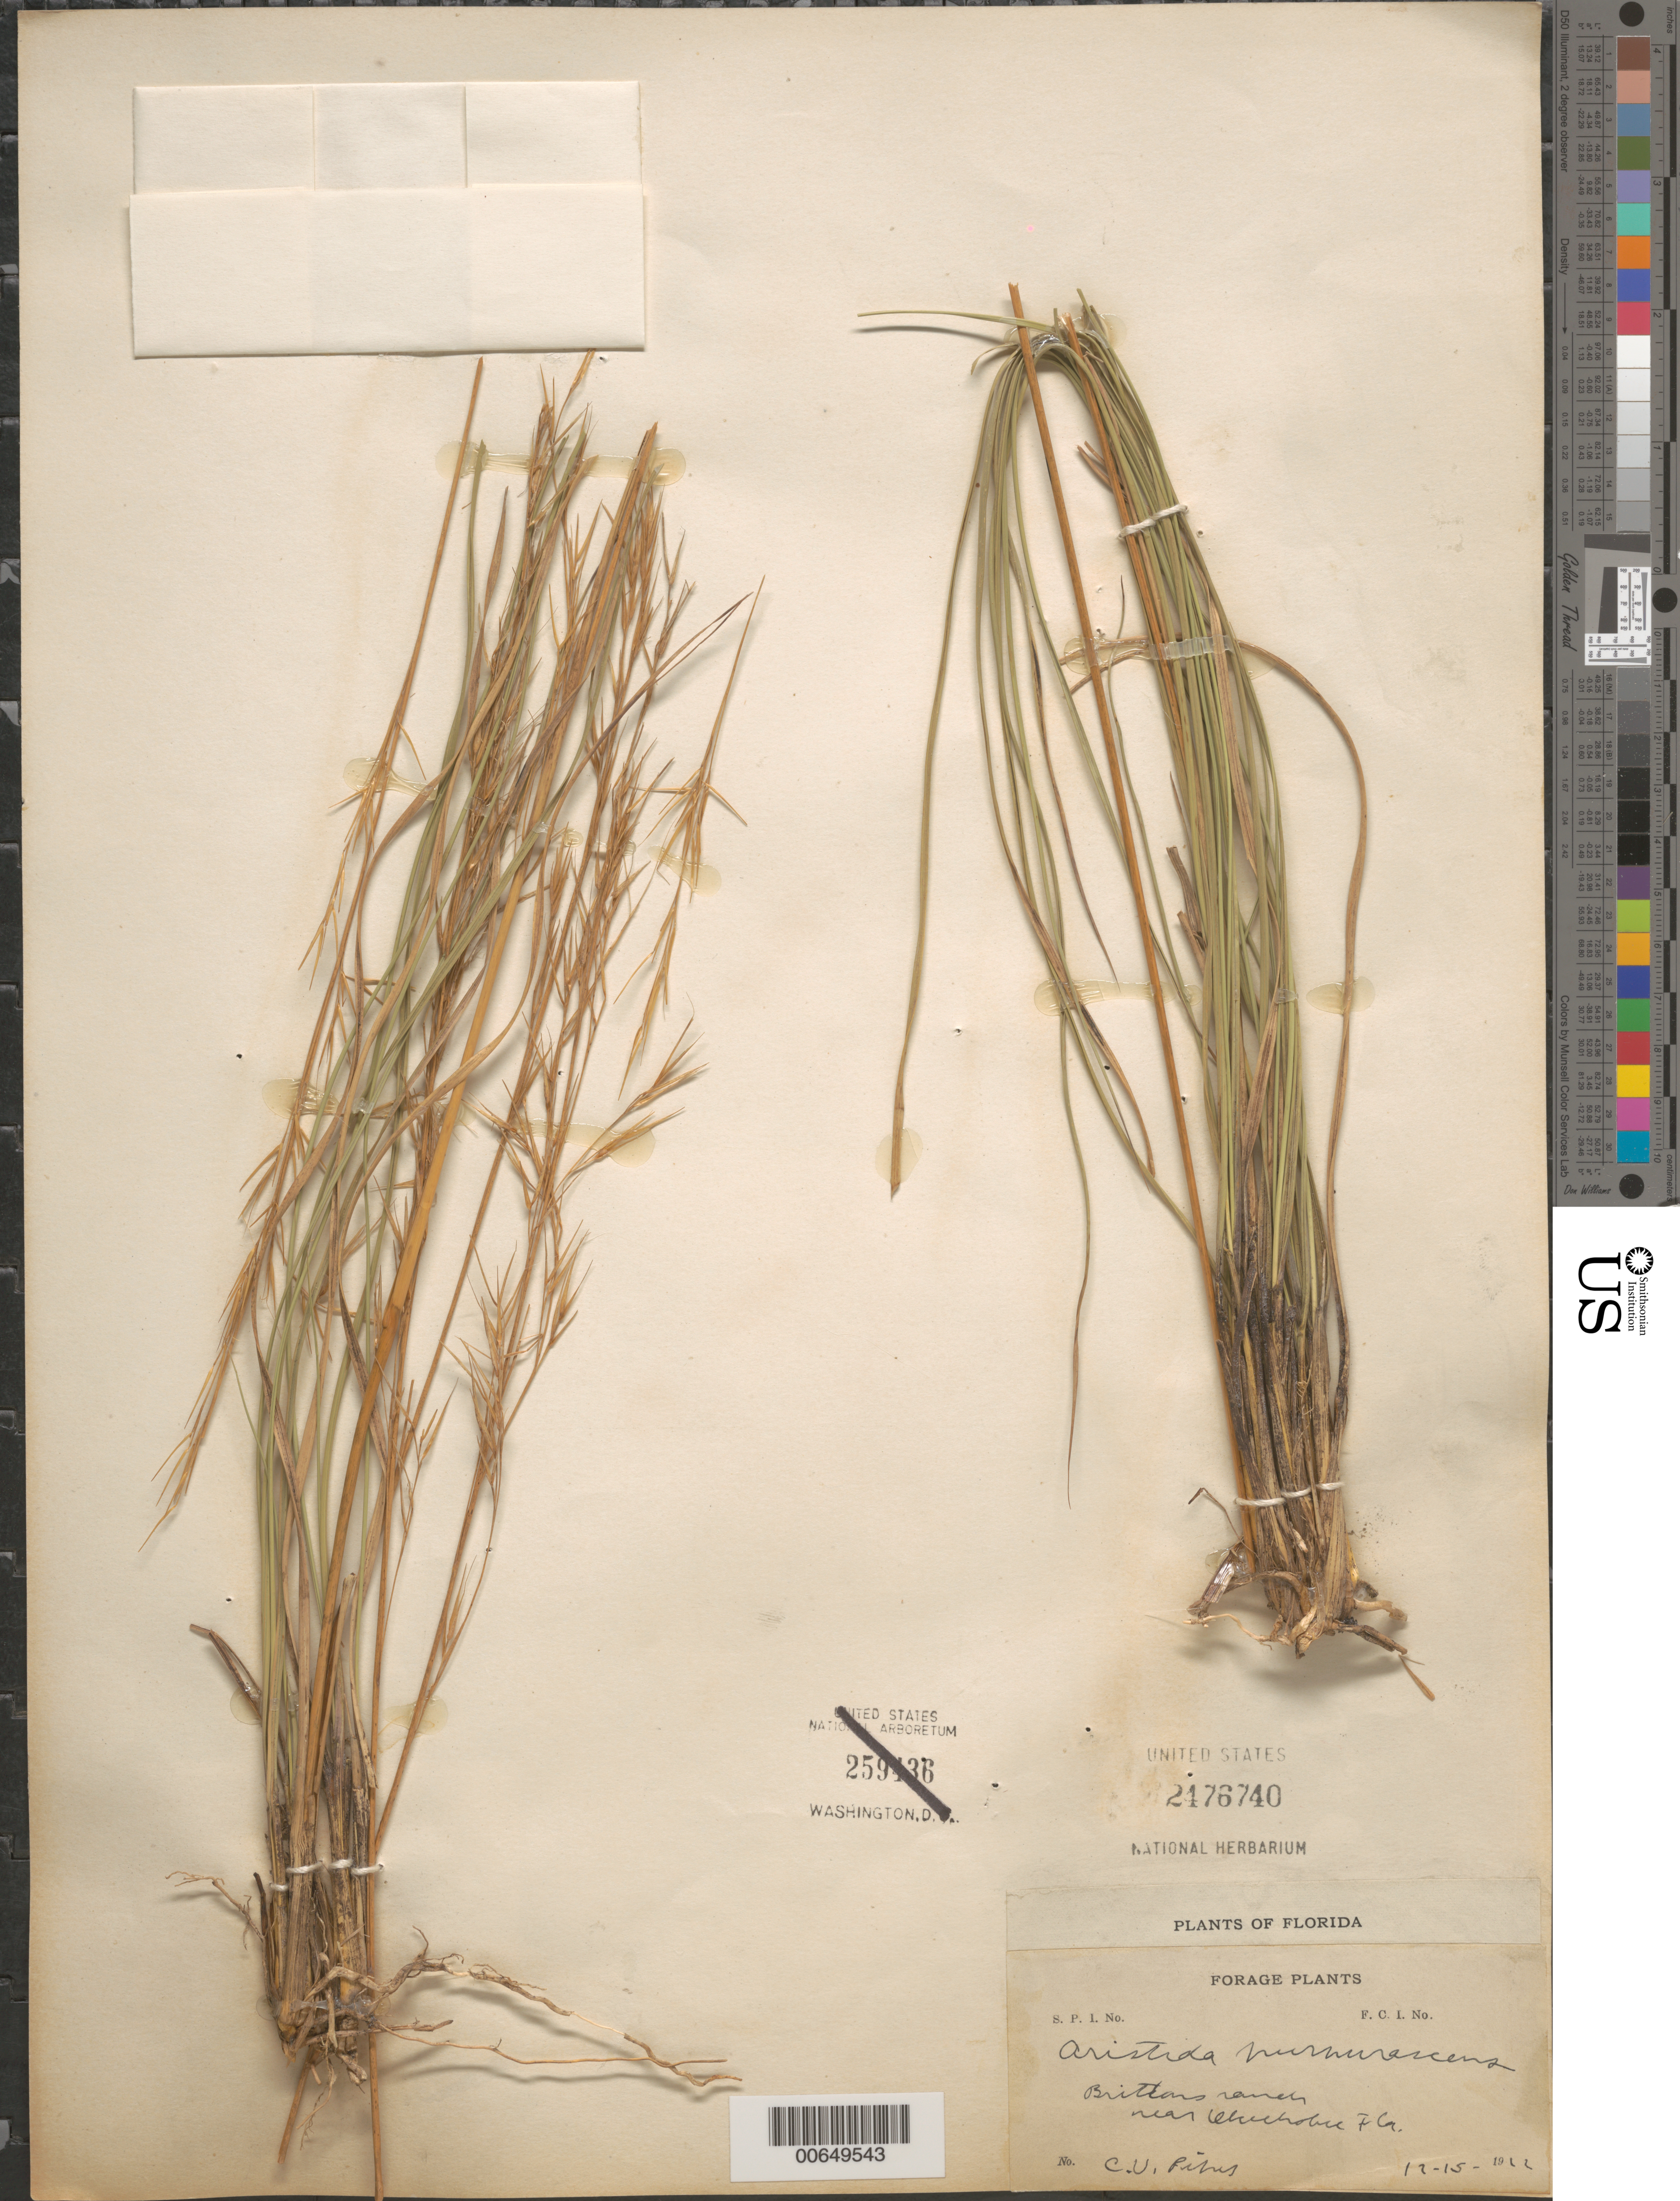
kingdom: Plantae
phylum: Tracheophyta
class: Liliopsida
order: Poales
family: Poaceae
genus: Aristida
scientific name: Aristida purpurascens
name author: Poir. in Lam.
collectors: C. V. Piper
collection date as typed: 15 Dec 1922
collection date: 1922-12-15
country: United States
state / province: Florida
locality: Brittans Ranch near Okeechobee, FL.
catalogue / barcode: US 2476740